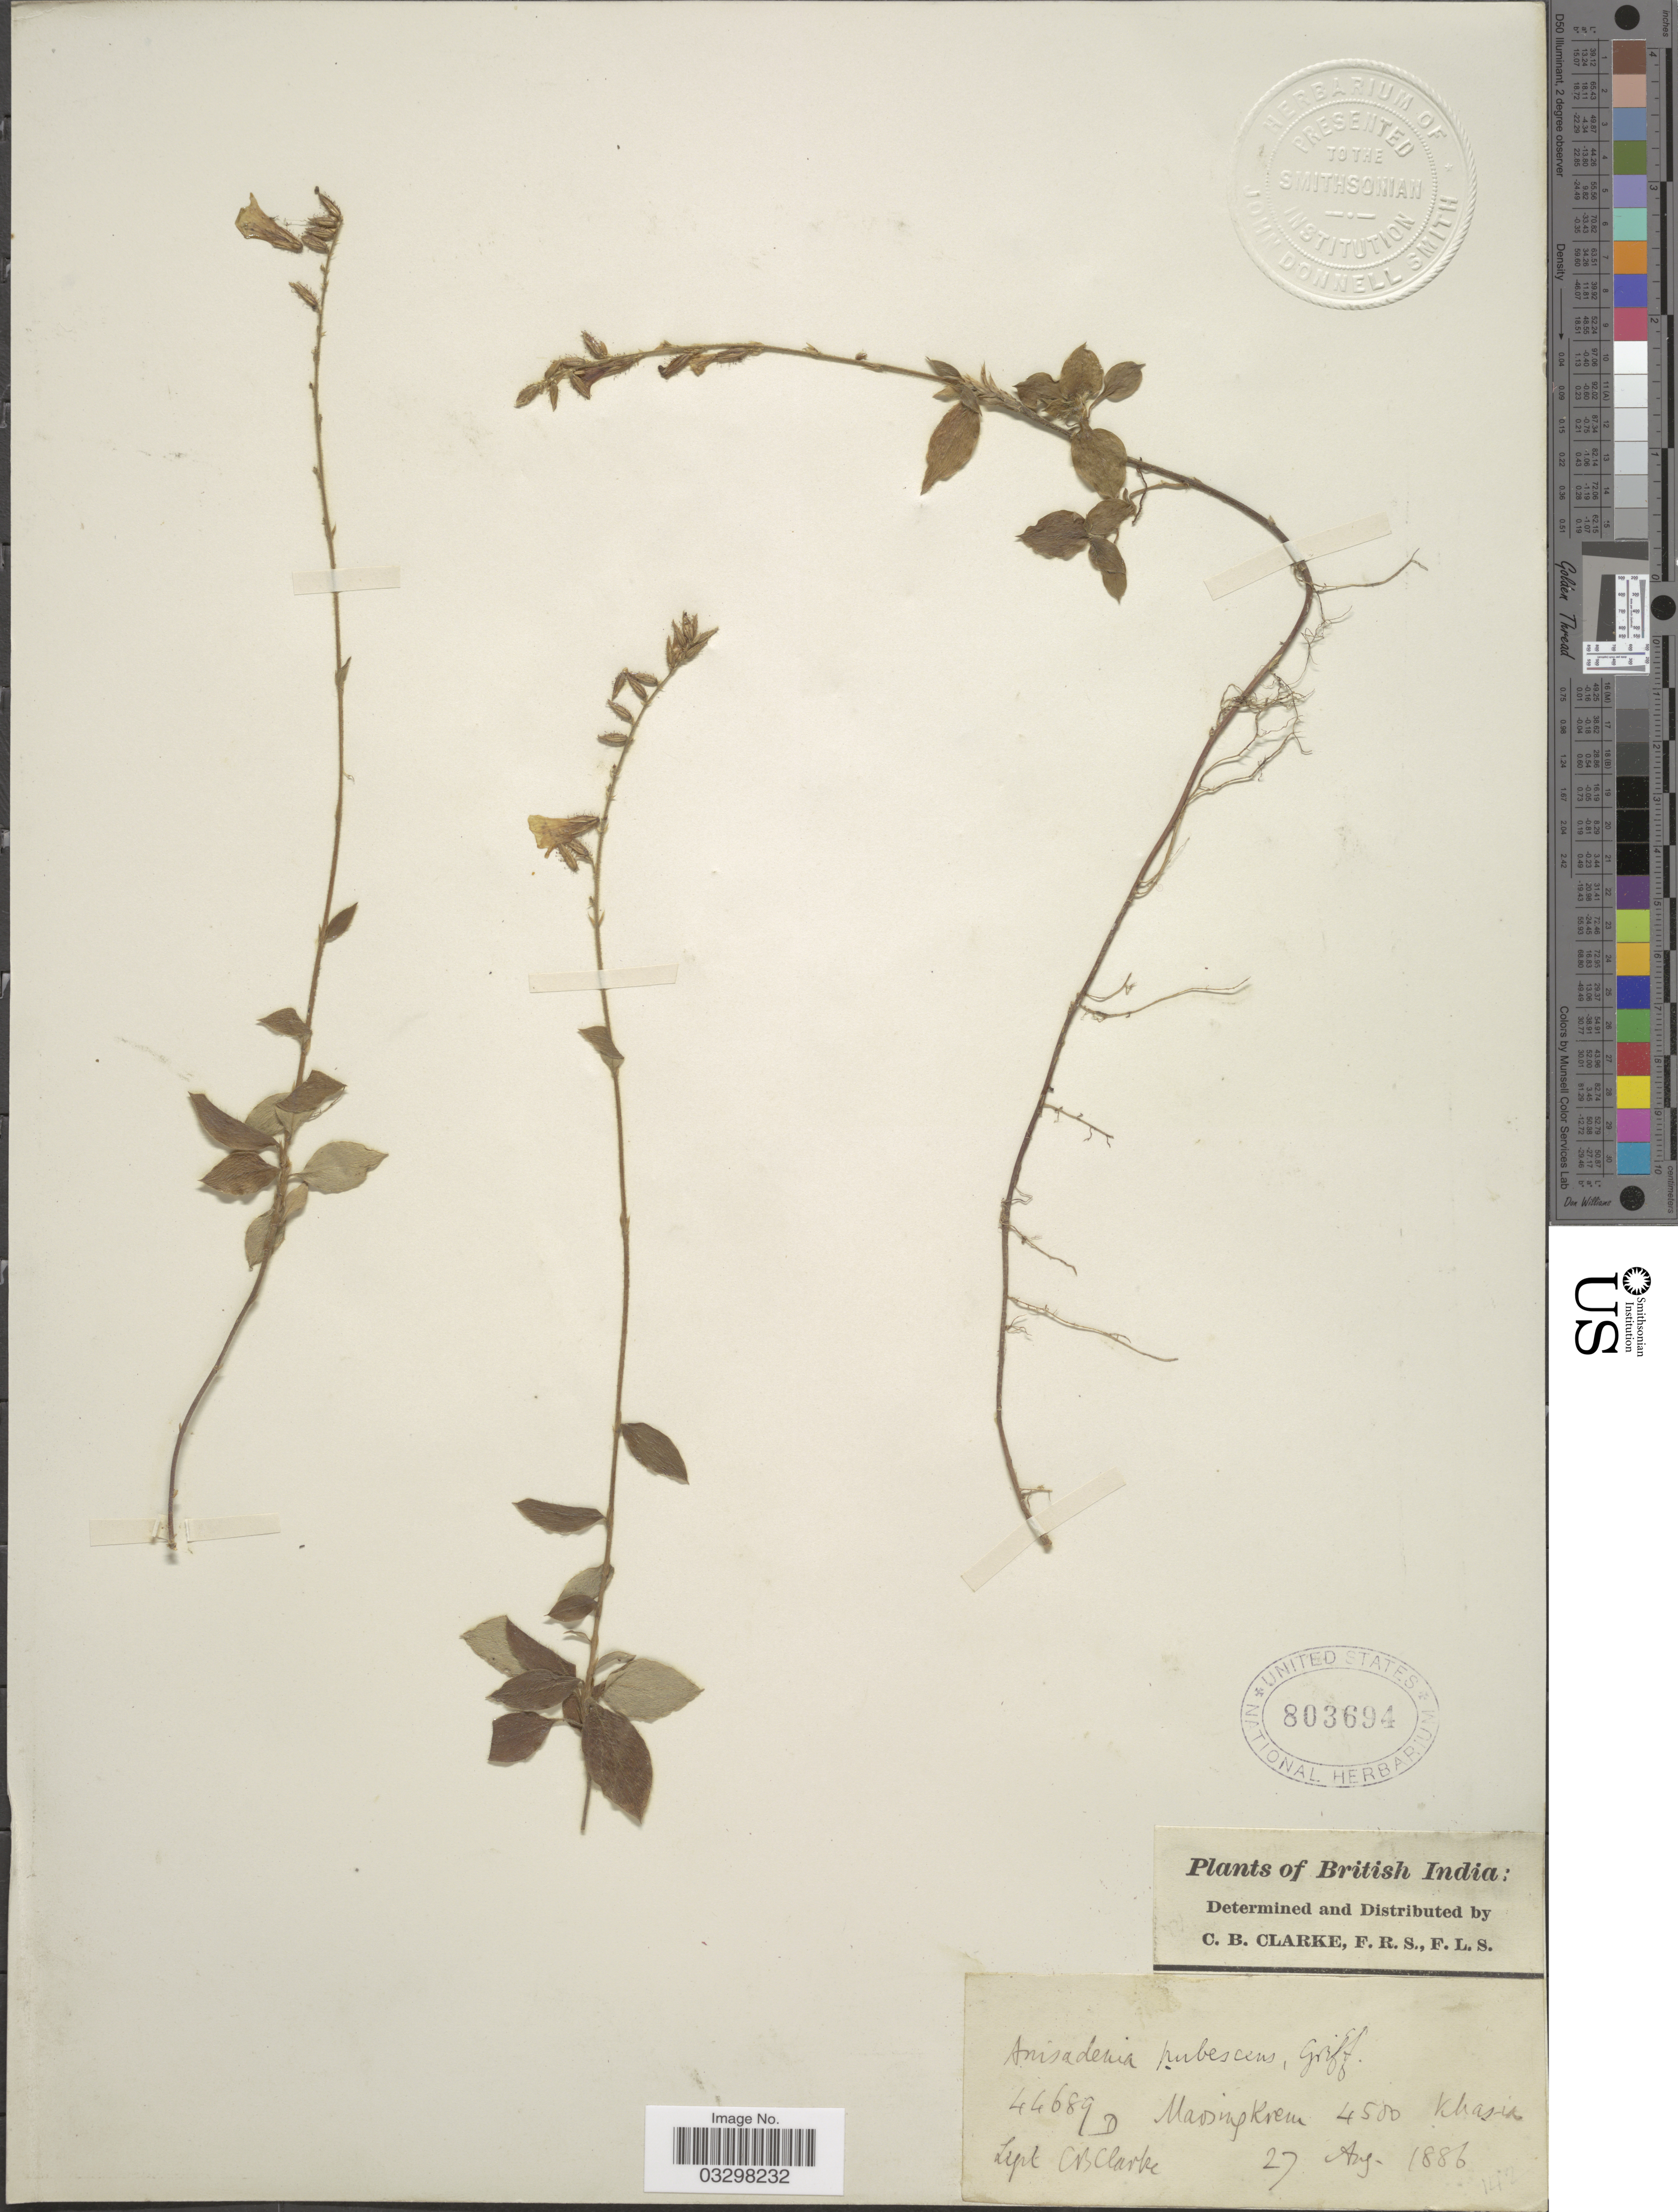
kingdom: Plantae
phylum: Tracheophyta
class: Magnoliopsida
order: Malpighiales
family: Linaceae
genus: Anisadenia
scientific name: Anisadenia pubescens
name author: Griff.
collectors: C. B. Clarke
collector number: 44689D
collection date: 1886-08-27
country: India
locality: British India. Maosing [interpreted] Krem [interpreted] Khasia.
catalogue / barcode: US 803694